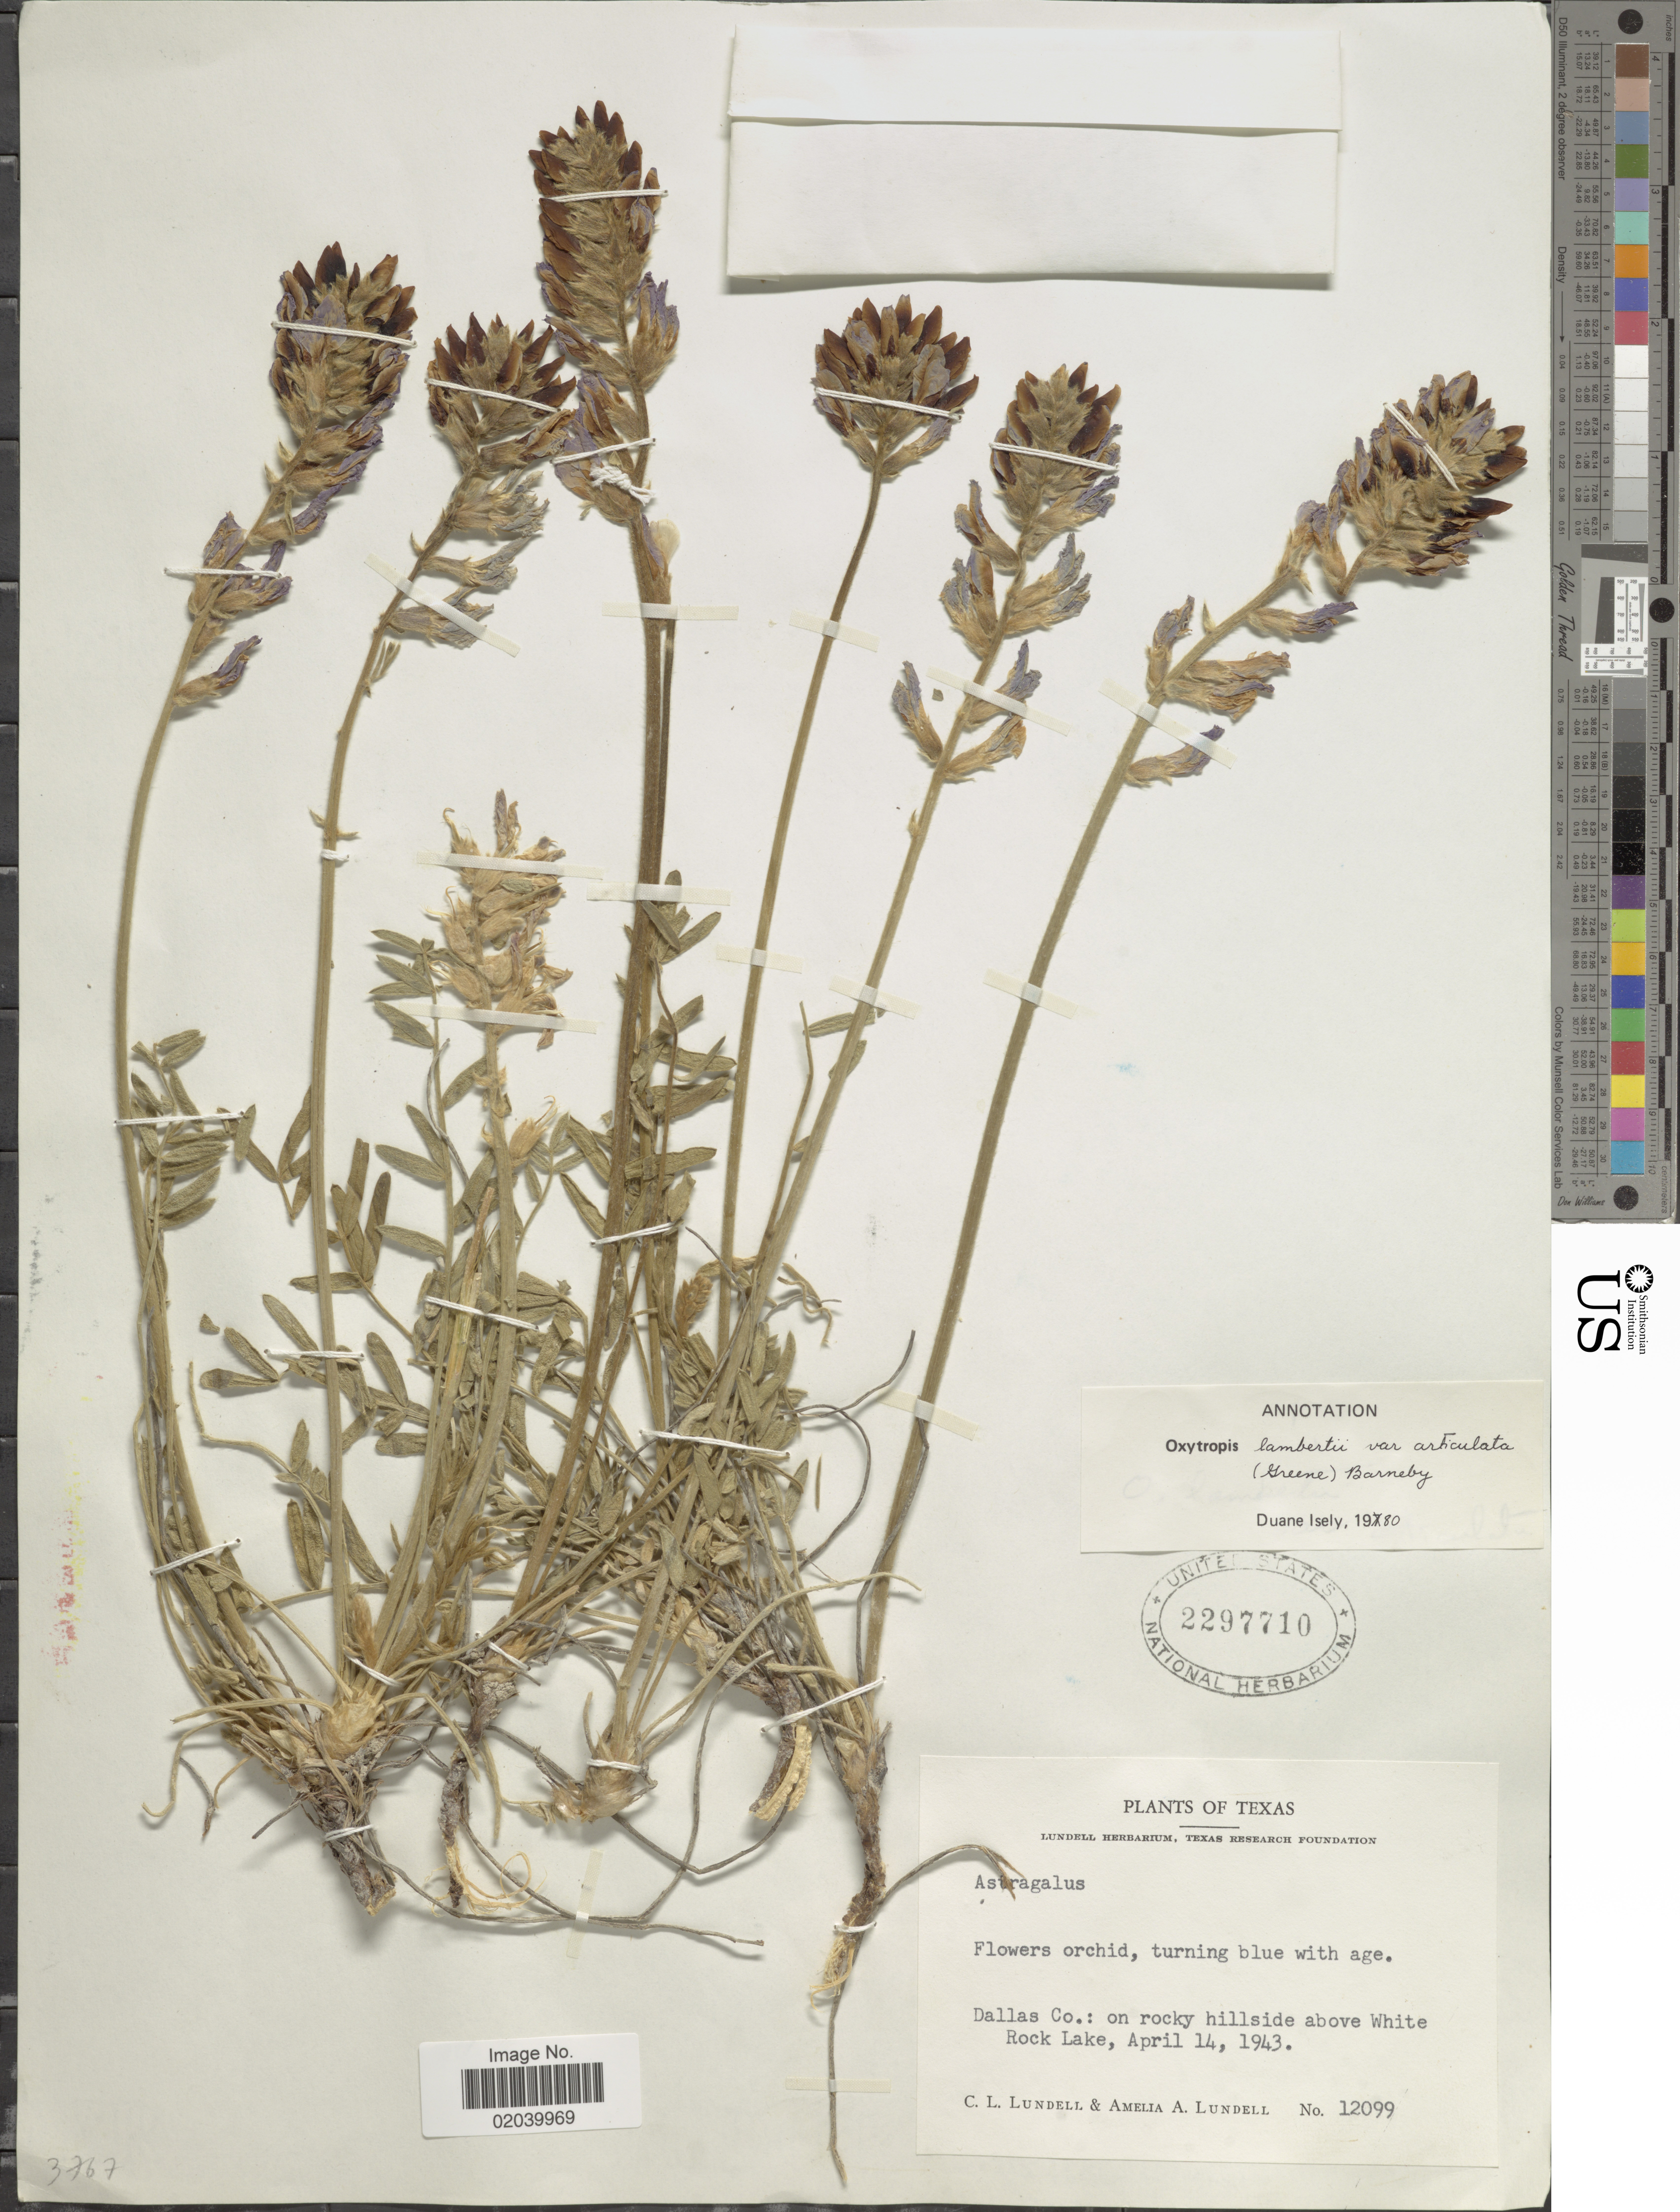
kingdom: Plantae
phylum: Tracheophyta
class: Magnoliopsida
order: Fabales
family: Fabaceae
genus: Oxytropis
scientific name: Oxytropis lambertii var. articulata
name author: (Greene) Barneby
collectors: C. L. Lundell & A. A. Lundell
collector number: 12099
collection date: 1943-04-14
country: United States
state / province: Texas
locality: Dallas Co.: on rocky hillside above White Rock Lake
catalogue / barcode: US 2297710